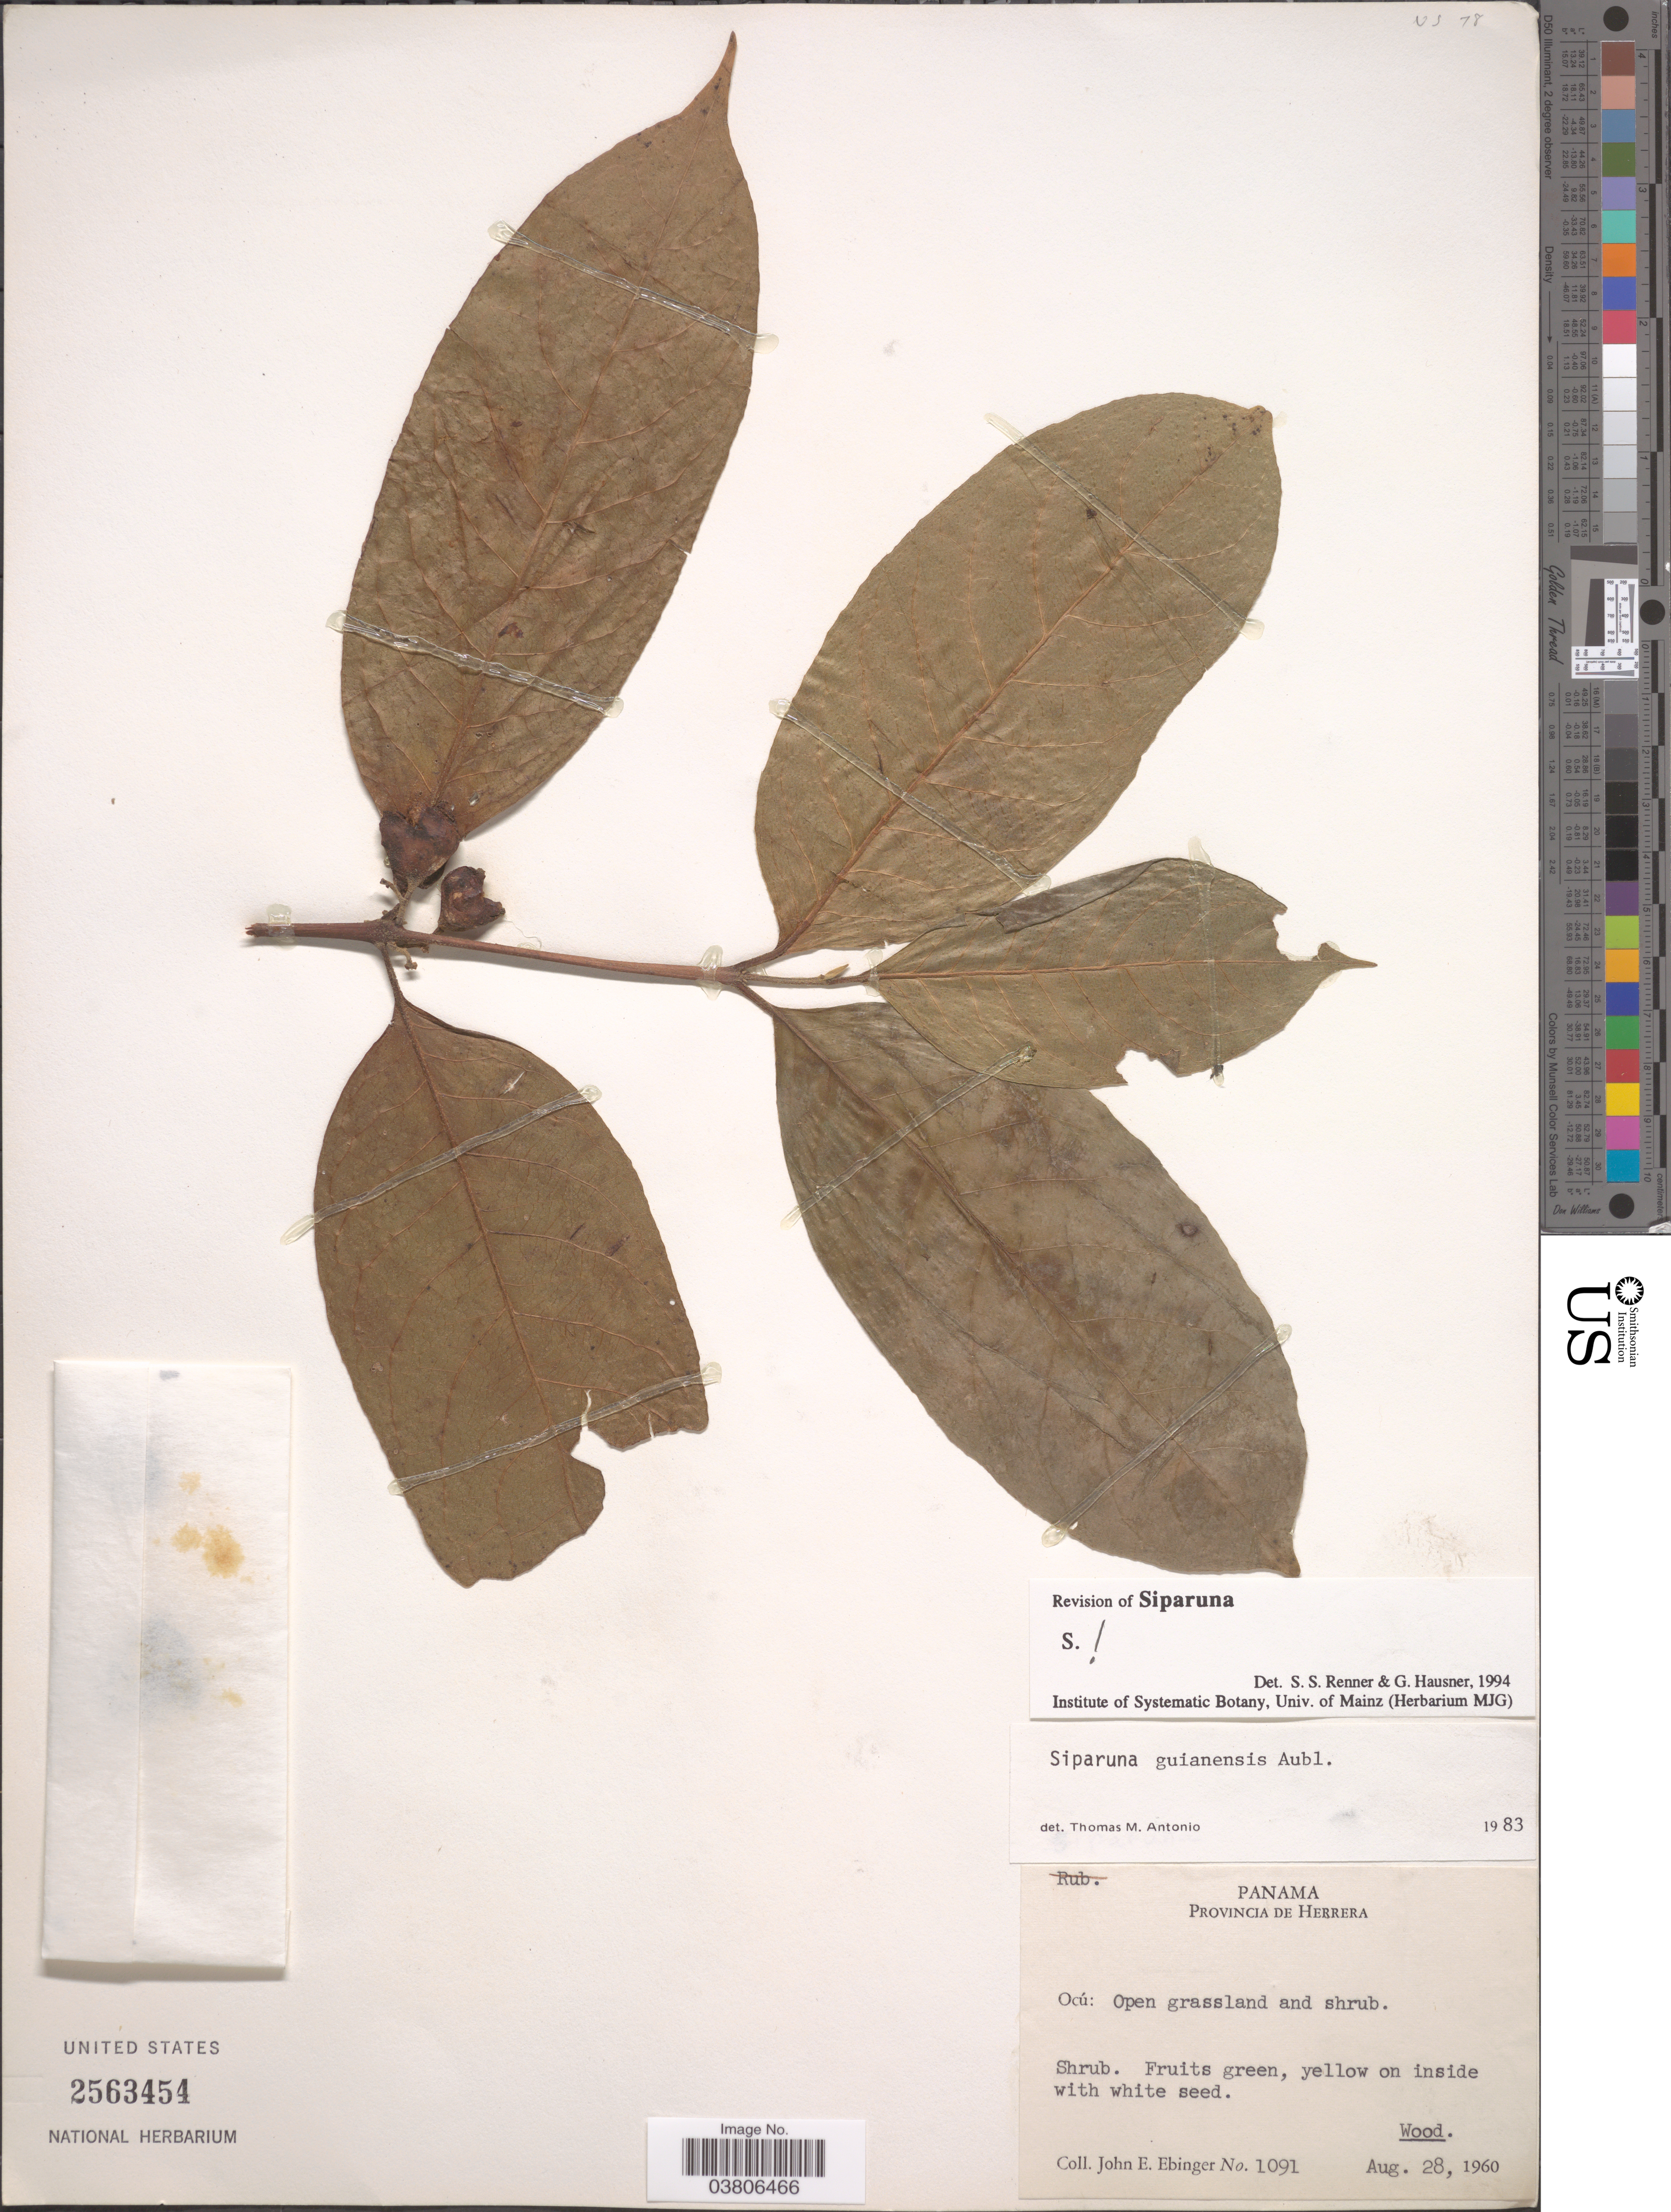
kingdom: Plantae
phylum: Tracheophyta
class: Magnoliopsida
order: Laurales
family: Siparunaceae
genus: Siparuna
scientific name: Siparuna guianensis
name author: Aubl.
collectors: J. Ebinger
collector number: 1091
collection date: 1960-08-28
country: Panama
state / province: Herrera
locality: Ocú.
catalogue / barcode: US 2563454